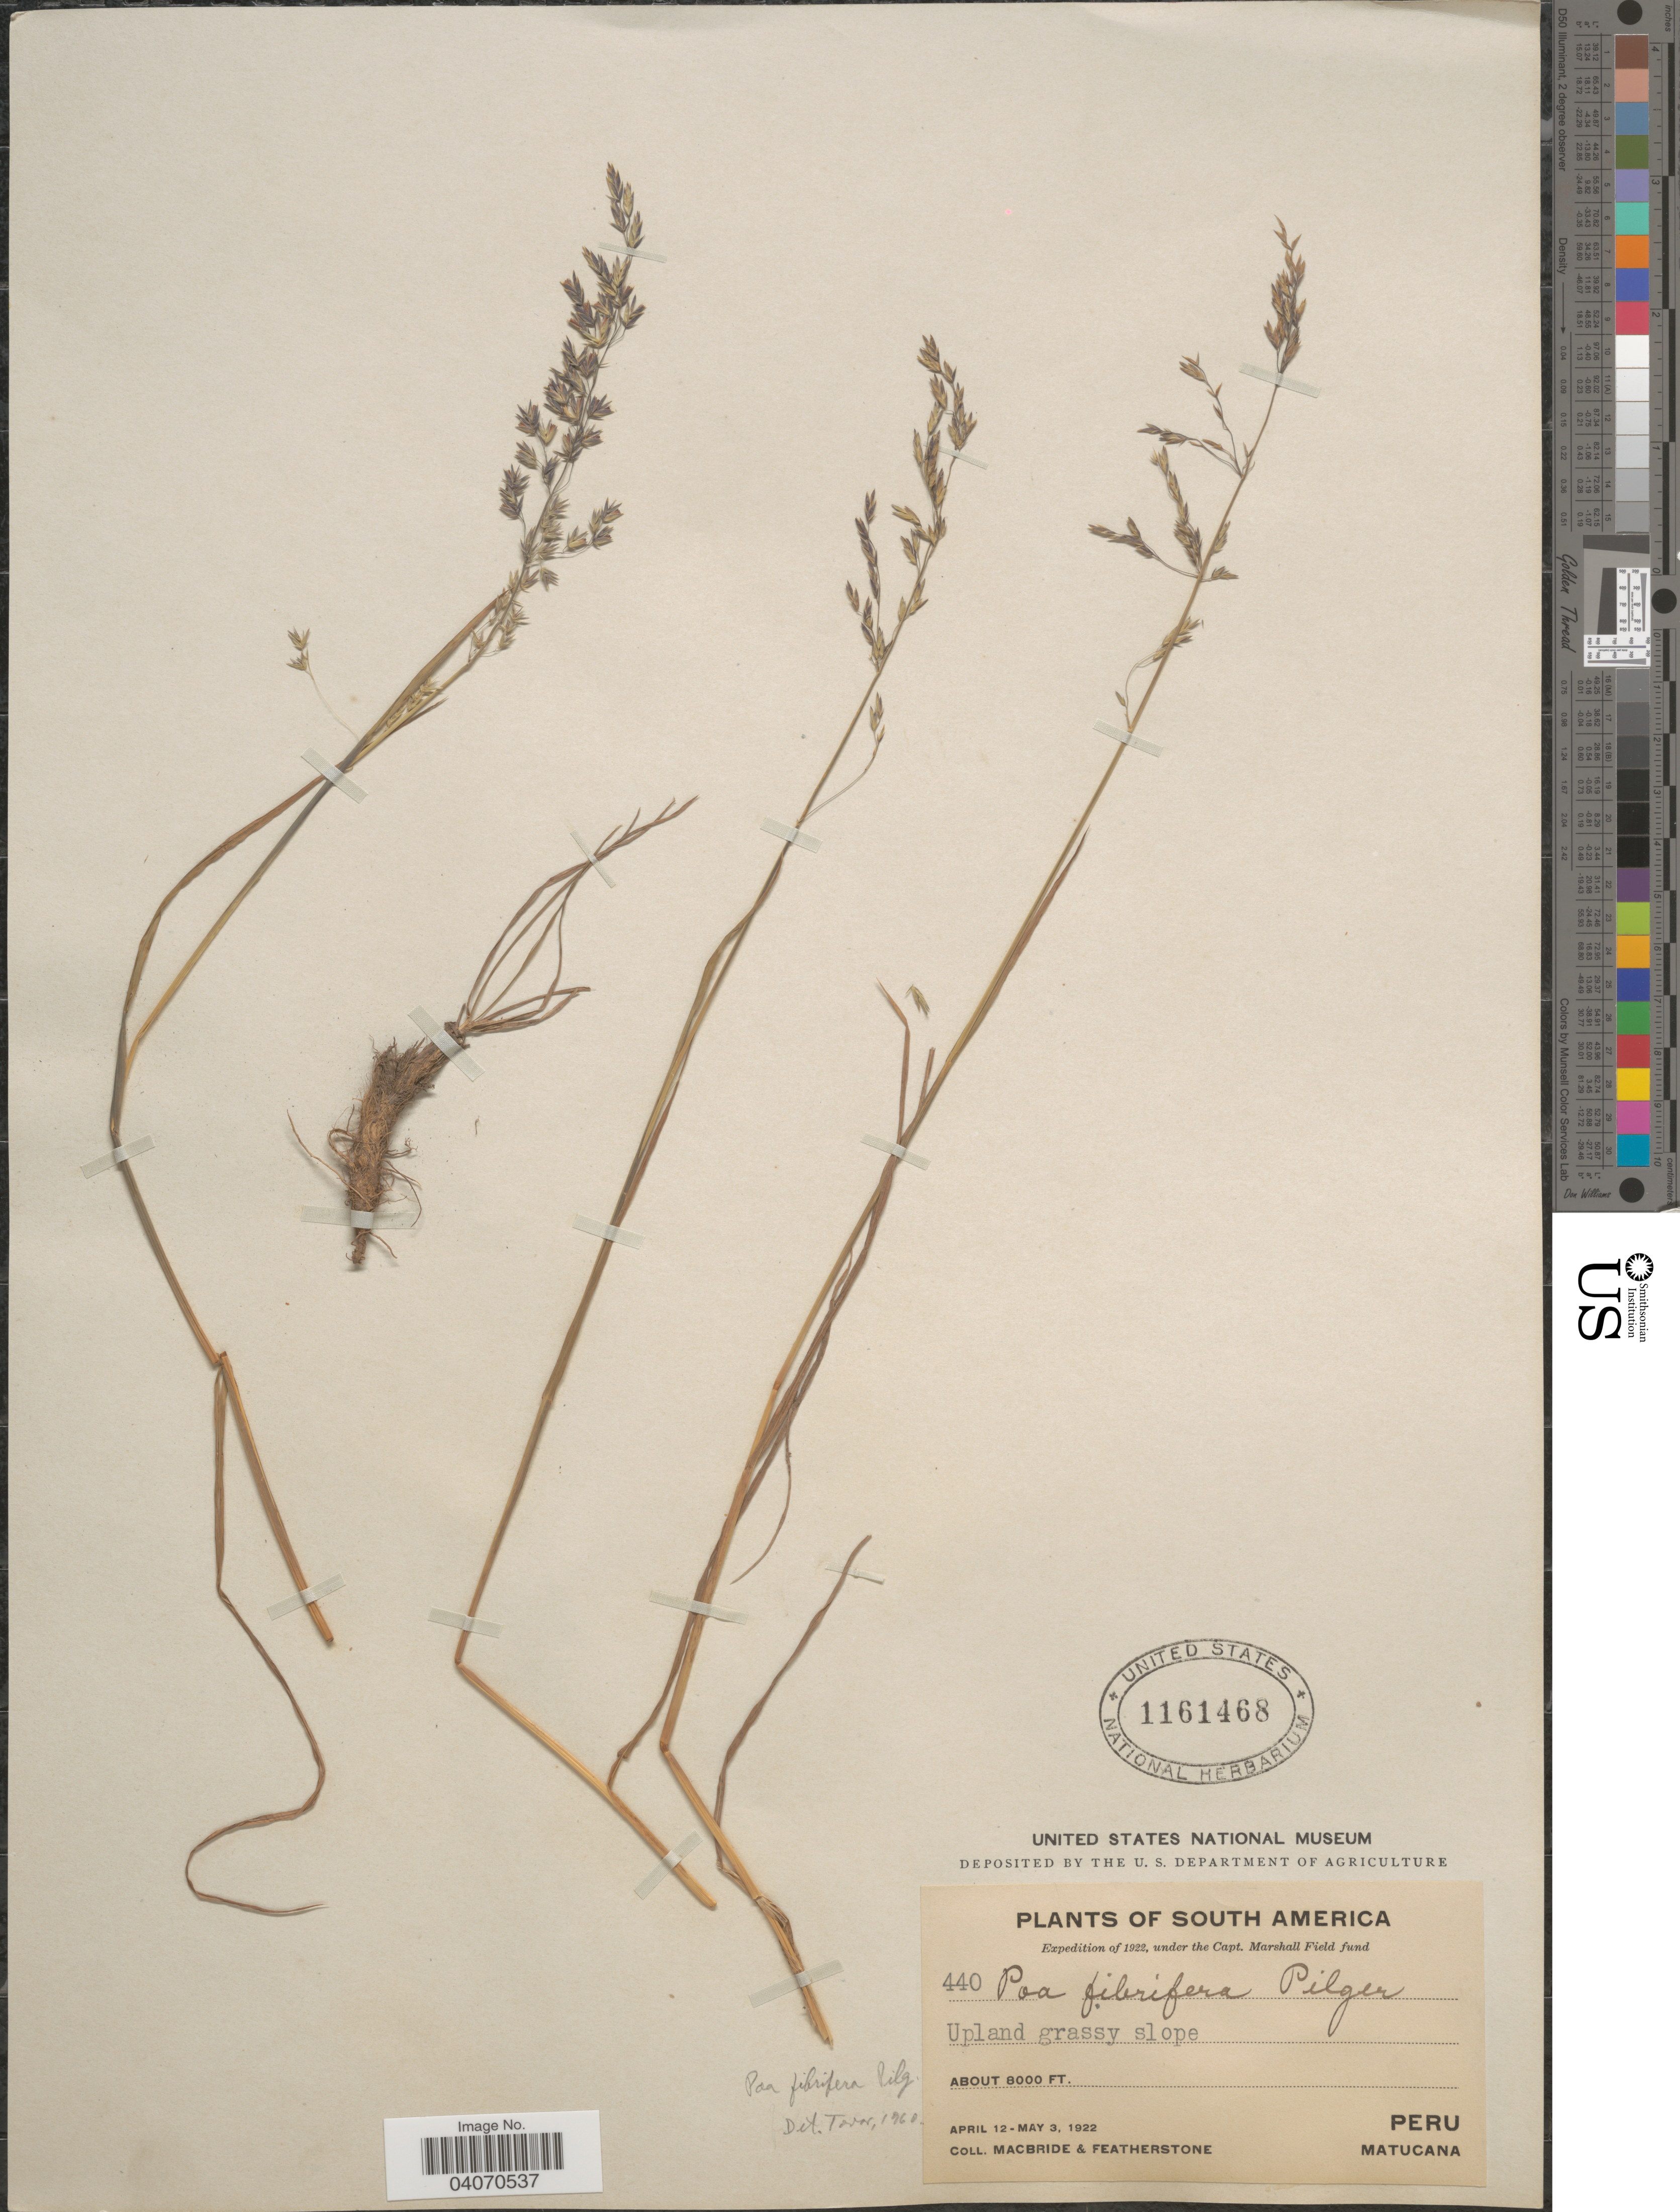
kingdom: Plantae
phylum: Tracheophyta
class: Liliopsida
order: Poales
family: Poaceae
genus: Poa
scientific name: Poa fibrifera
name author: Pilg.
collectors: Macbride, -- & -. Featherstone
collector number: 440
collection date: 1922-04-12/1922-05-03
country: Peru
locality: Expedition of 1922, under the Capt. Marshall Field fund. Matucana.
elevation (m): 2438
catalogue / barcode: US 1161468